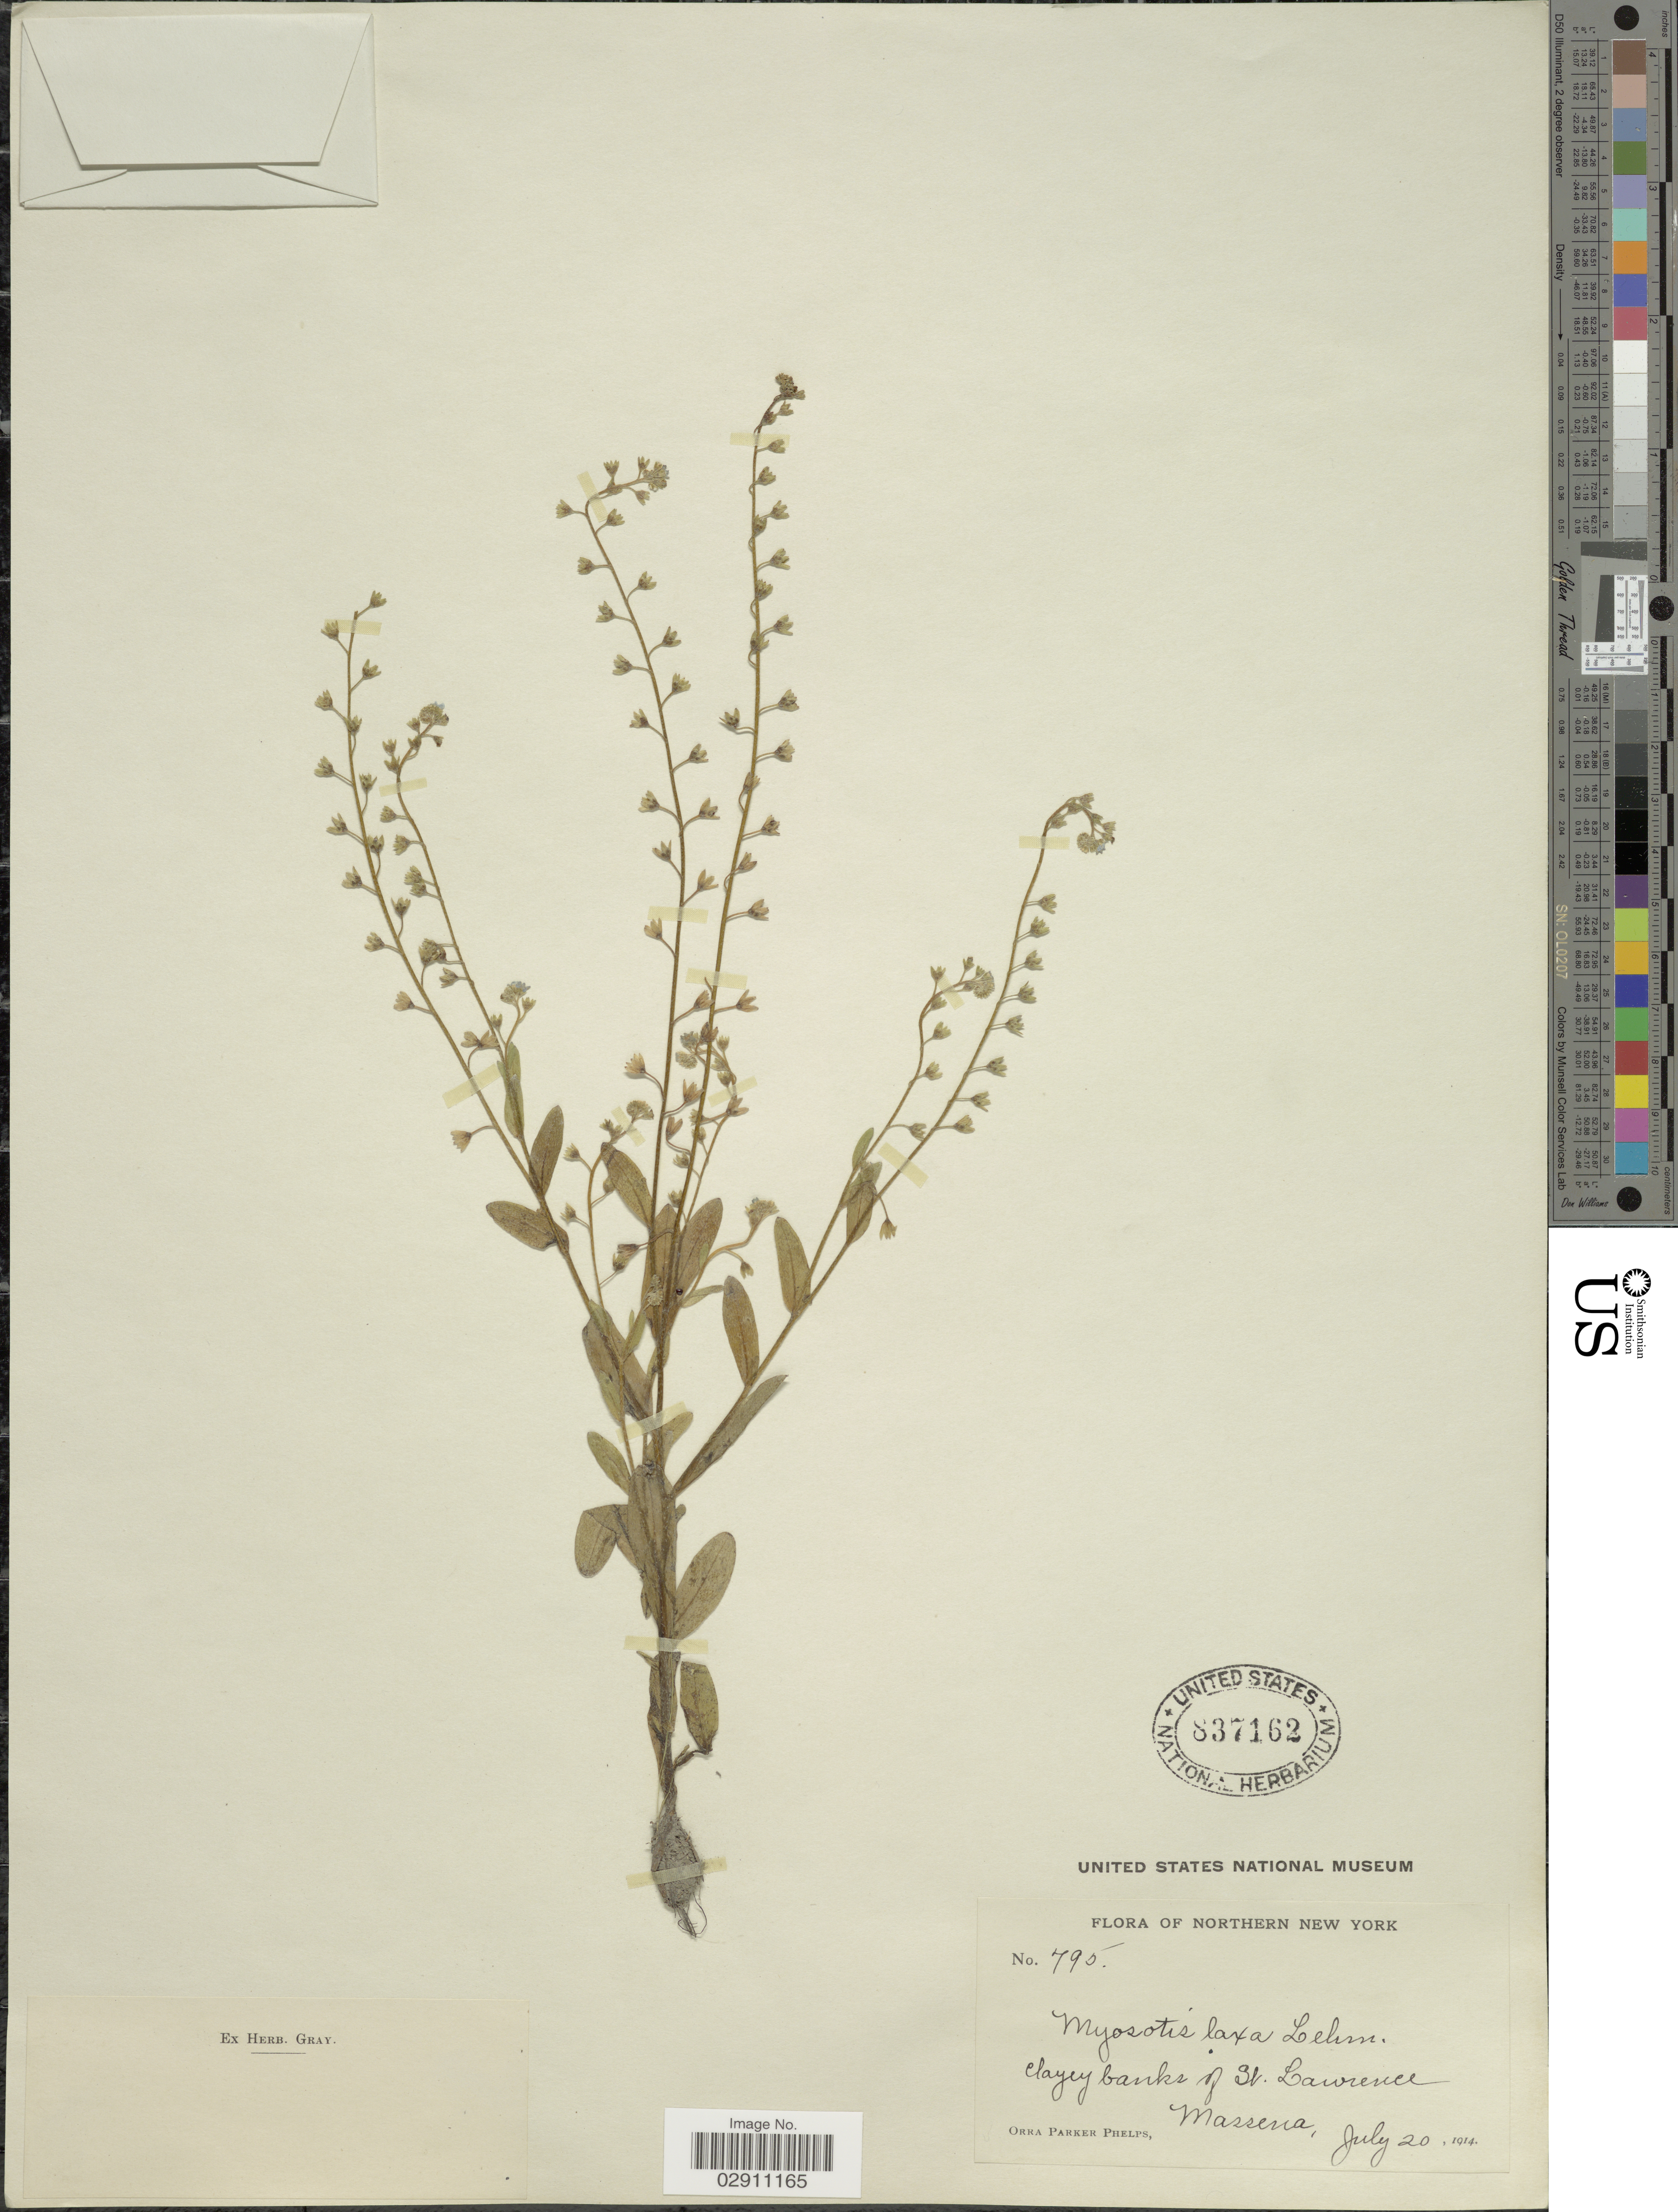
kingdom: Plantae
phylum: Tracheophyta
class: Magnoliopsida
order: Boraginales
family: Boraginaceae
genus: Myosotis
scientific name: Myosotis laxa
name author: F. Lehm.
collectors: O. P. Phelps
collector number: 795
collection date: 1914-07-20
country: United States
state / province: New York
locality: Northern New York, clayey banks of St. Lawrence, Massena.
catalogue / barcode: US 837162